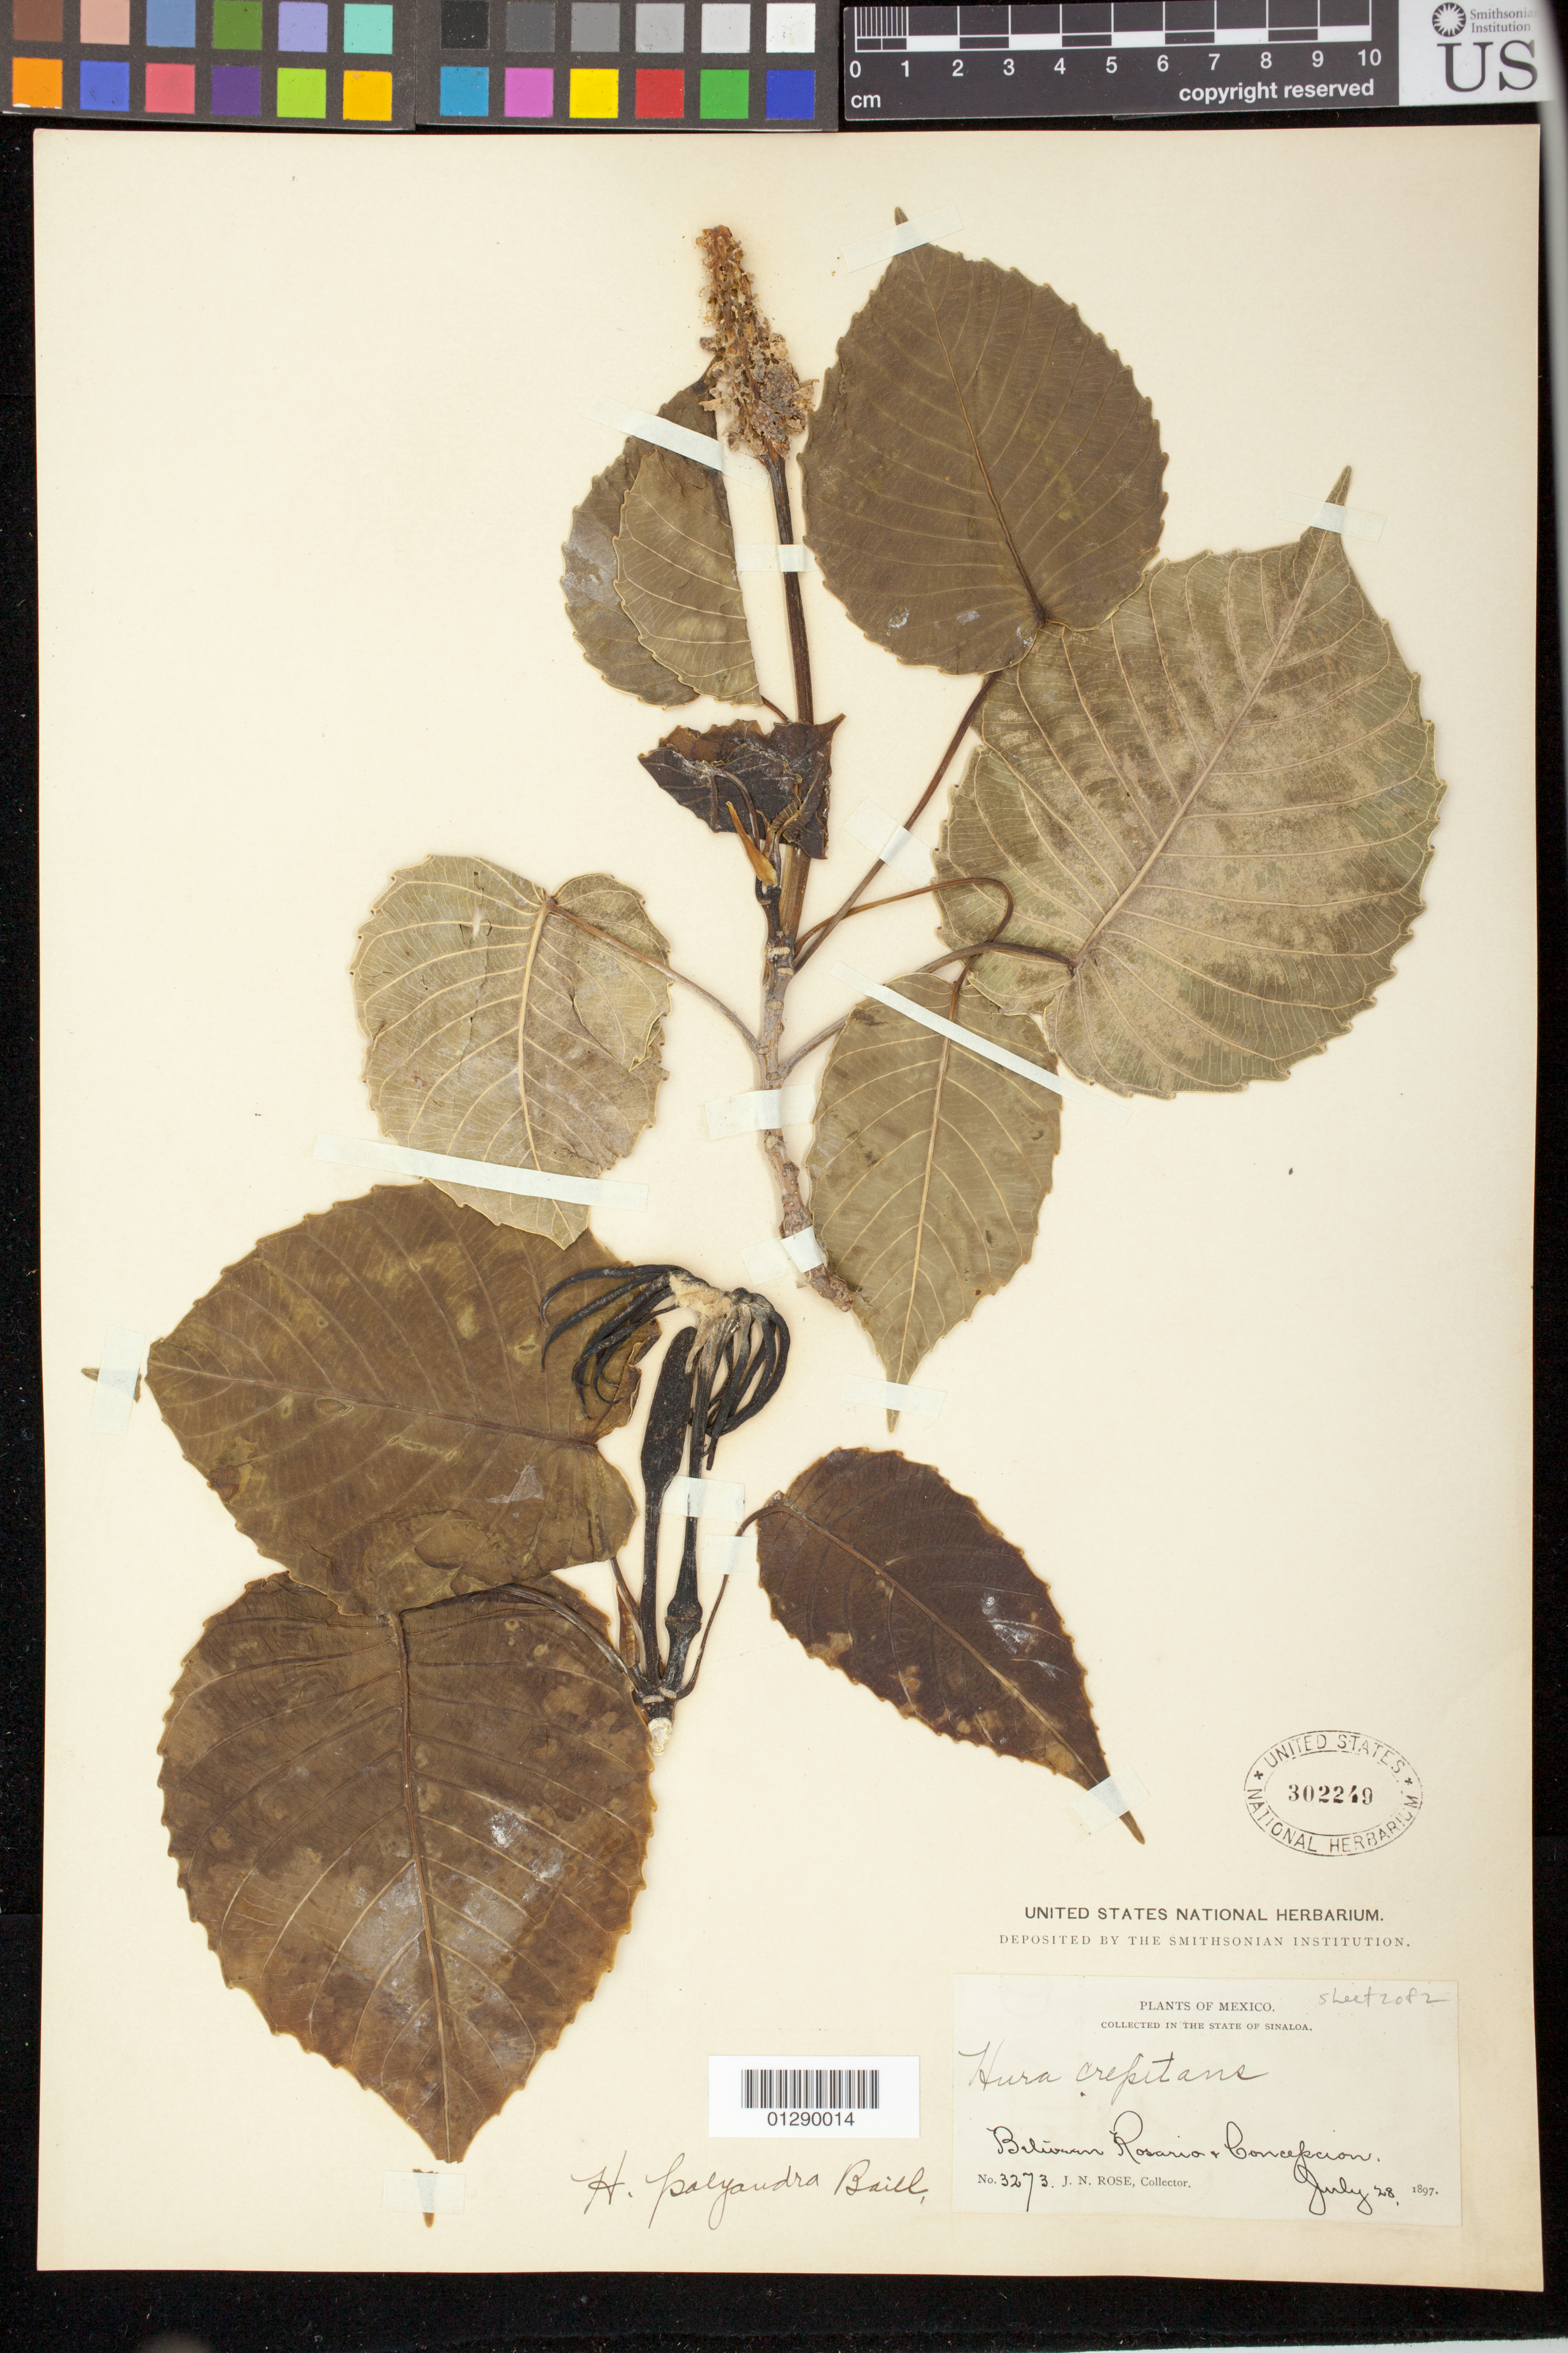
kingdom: Plantae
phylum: Tracheophyta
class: Magnoliopsida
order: Malpighiales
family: Euphorbiaceae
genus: Hura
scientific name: Hura polyandra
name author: Baill.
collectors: J. N. Rose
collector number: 3273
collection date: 1897-07-28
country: Mexico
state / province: Sinaloa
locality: Bolivuan Rosaria & Concepcion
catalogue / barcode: US 302249